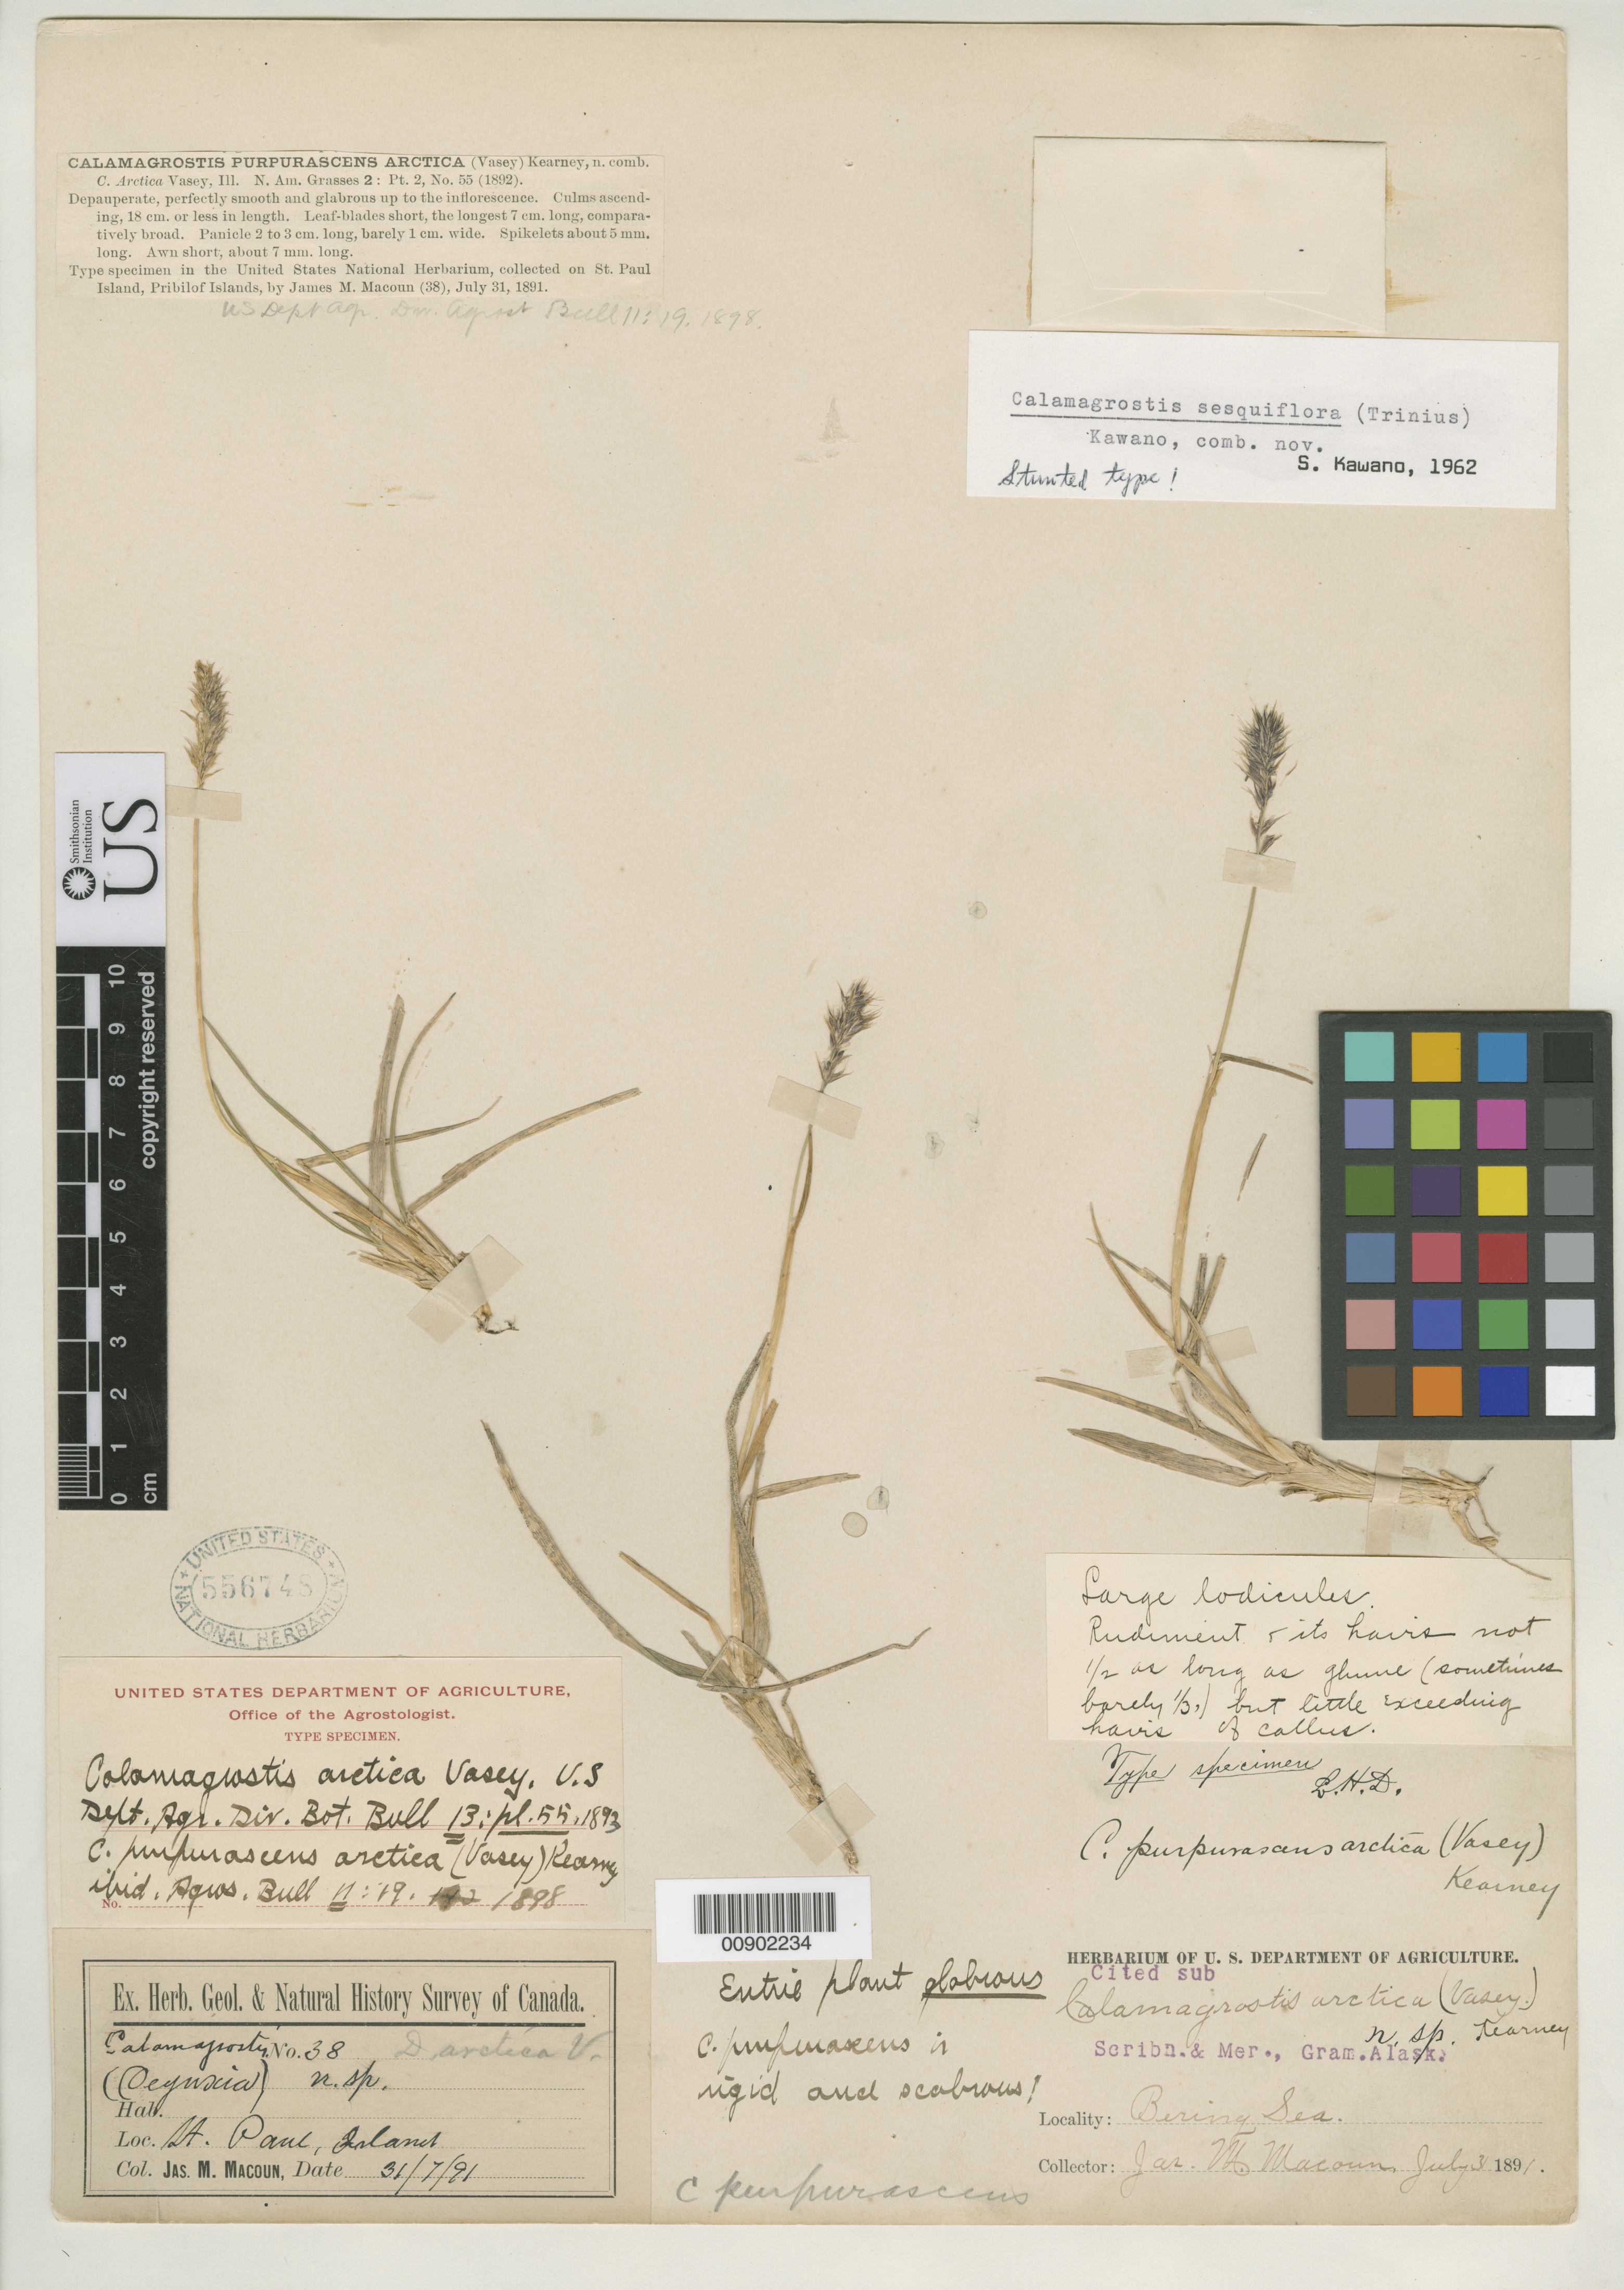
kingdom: Plantae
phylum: Tracheophyta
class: Liliopsida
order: Poales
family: Poaceae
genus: Calamagrostis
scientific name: Calamagrostis arctica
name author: Vasey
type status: Holotype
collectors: J. M. Macoun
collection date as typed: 31 Jul 1891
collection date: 1891-07-31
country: United States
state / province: Alaska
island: St. Paul Island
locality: St. Paul Island, Bering Sea.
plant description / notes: Specimen mounted on right-hand side of sheet is apparently the one illustrated.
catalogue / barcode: US 556748